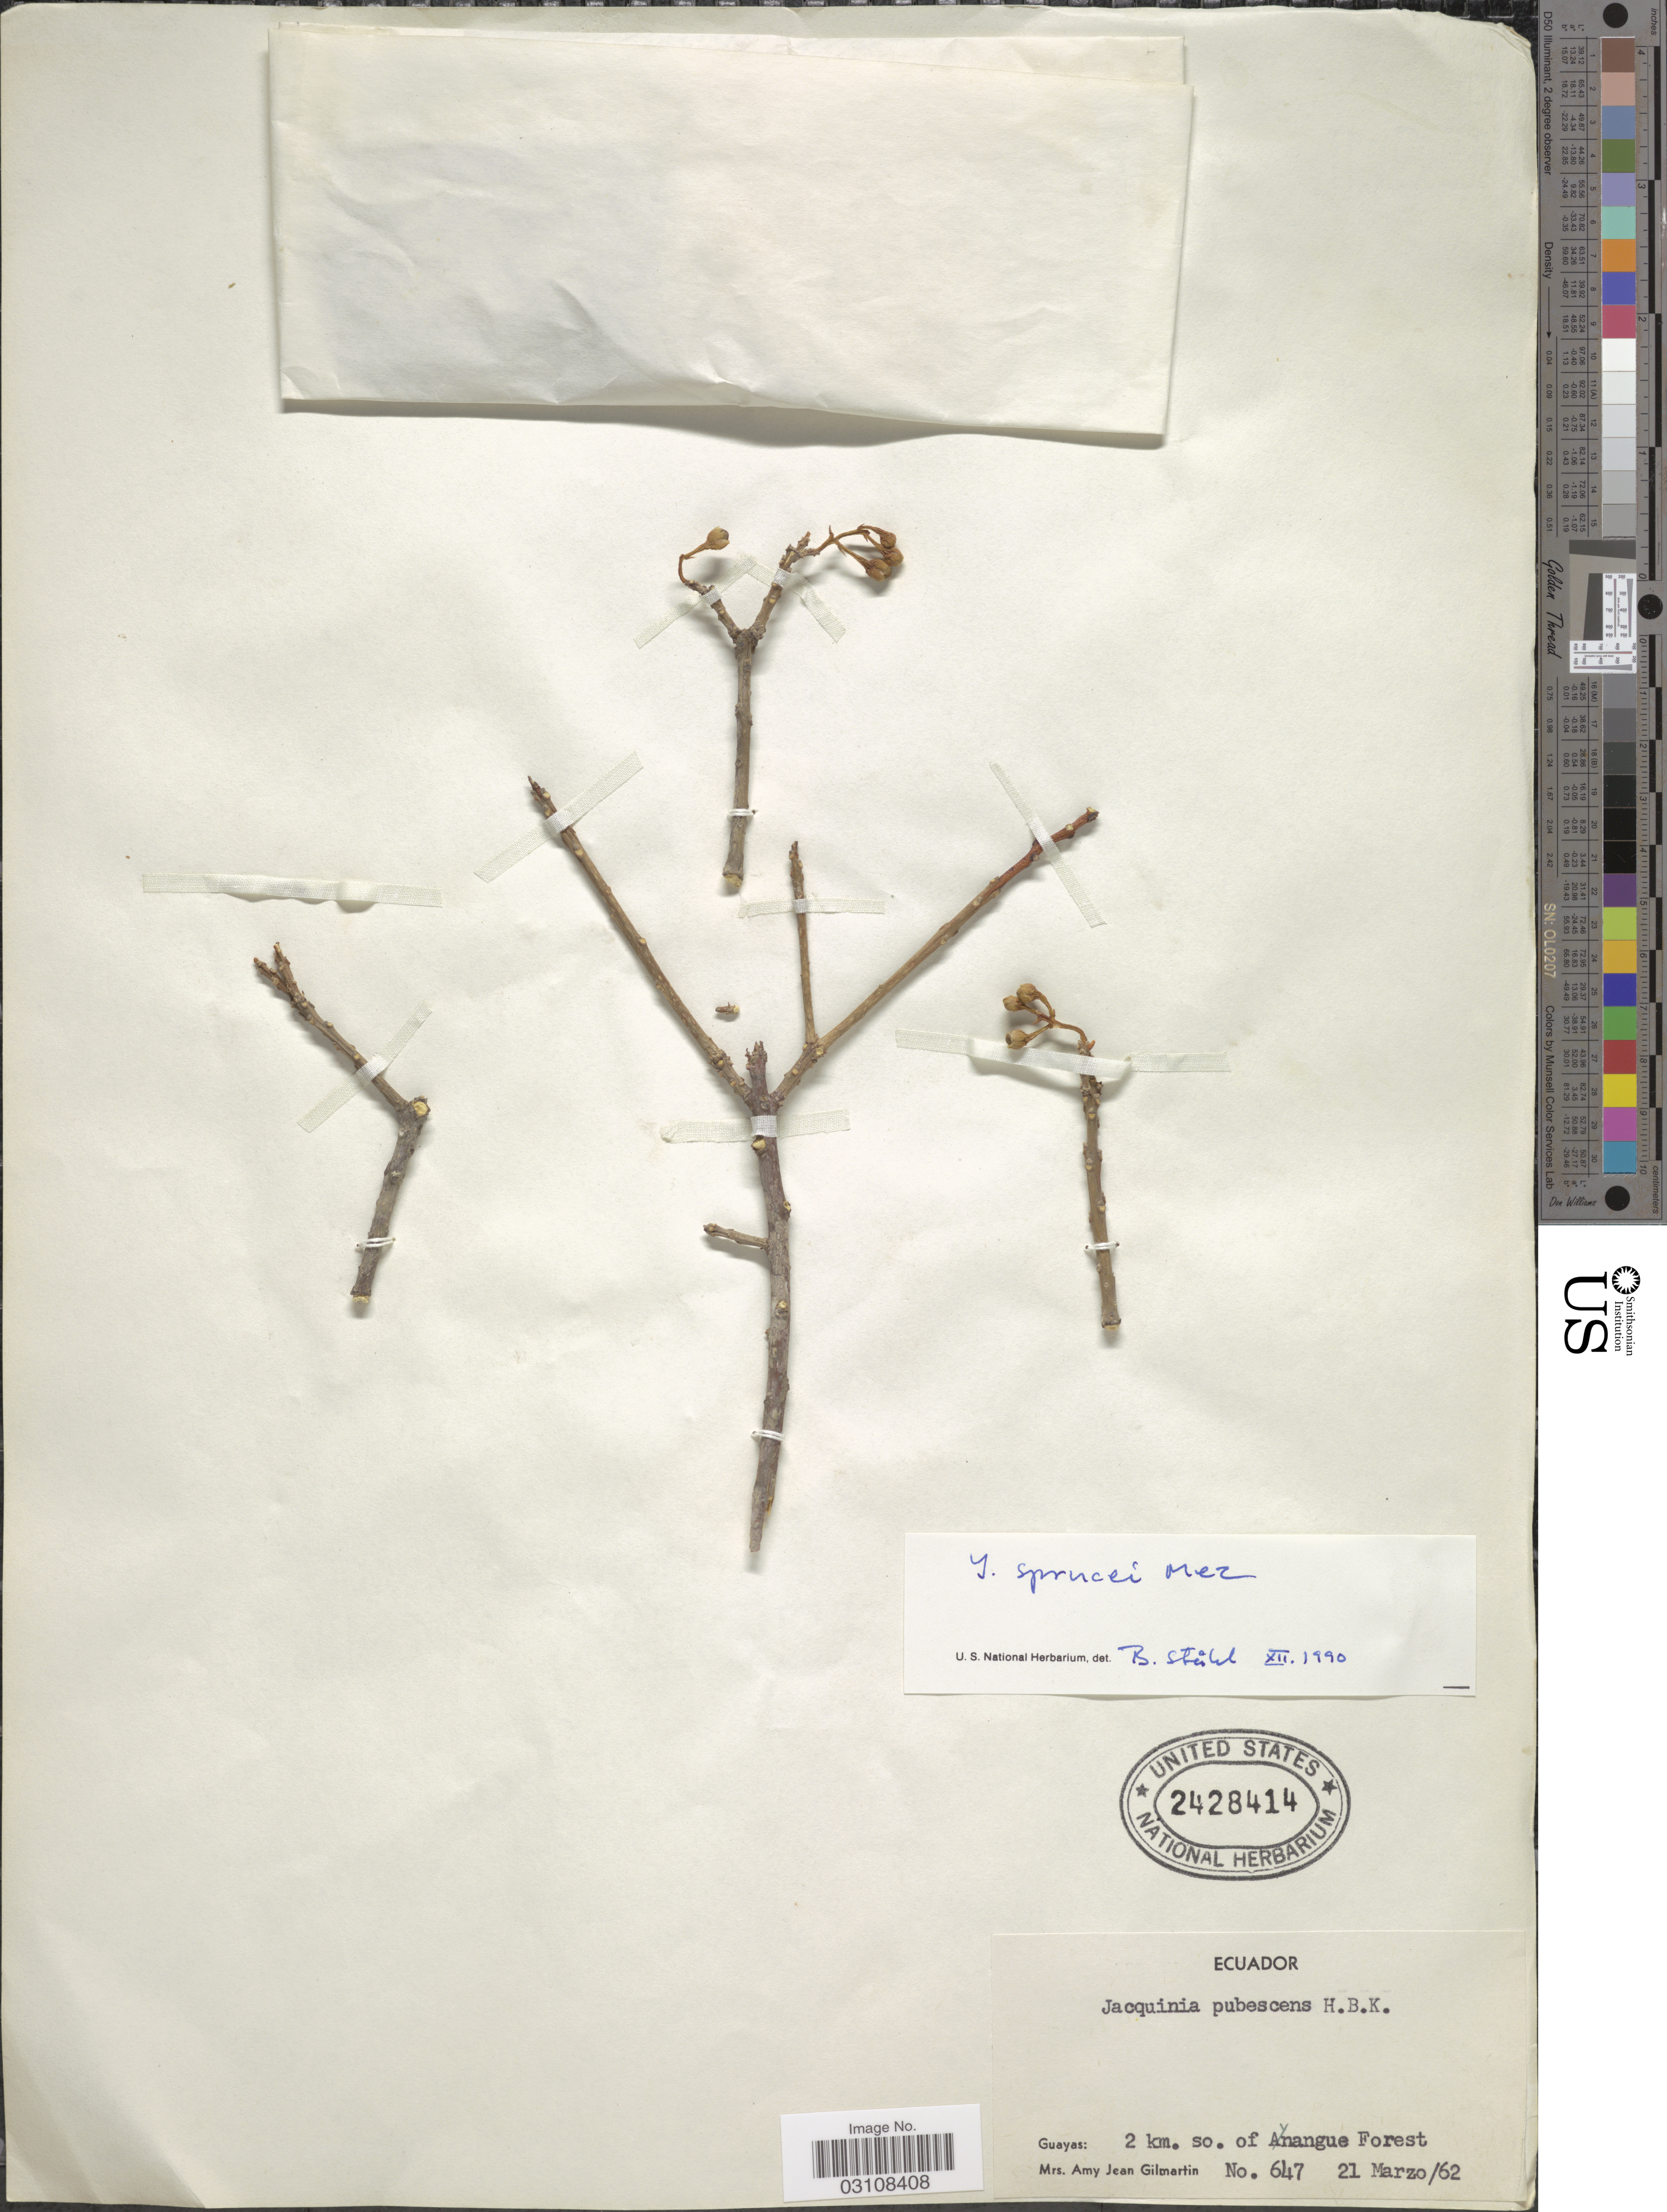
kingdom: Plantae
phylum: Tracheophyta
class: Magnoliopsida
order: Ericales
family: Primulaceae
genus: Bonellia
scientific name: Bonellia sprucei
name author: (Mez) B. Ståhl & Källersjö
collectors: A. J. Gilmartin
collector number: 647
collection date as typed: Transcribed d/m/y: 21/3/62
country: Ecuador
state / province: Guayas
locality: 2 km. so. of Aynangue Forest.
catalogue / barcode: US 2428414